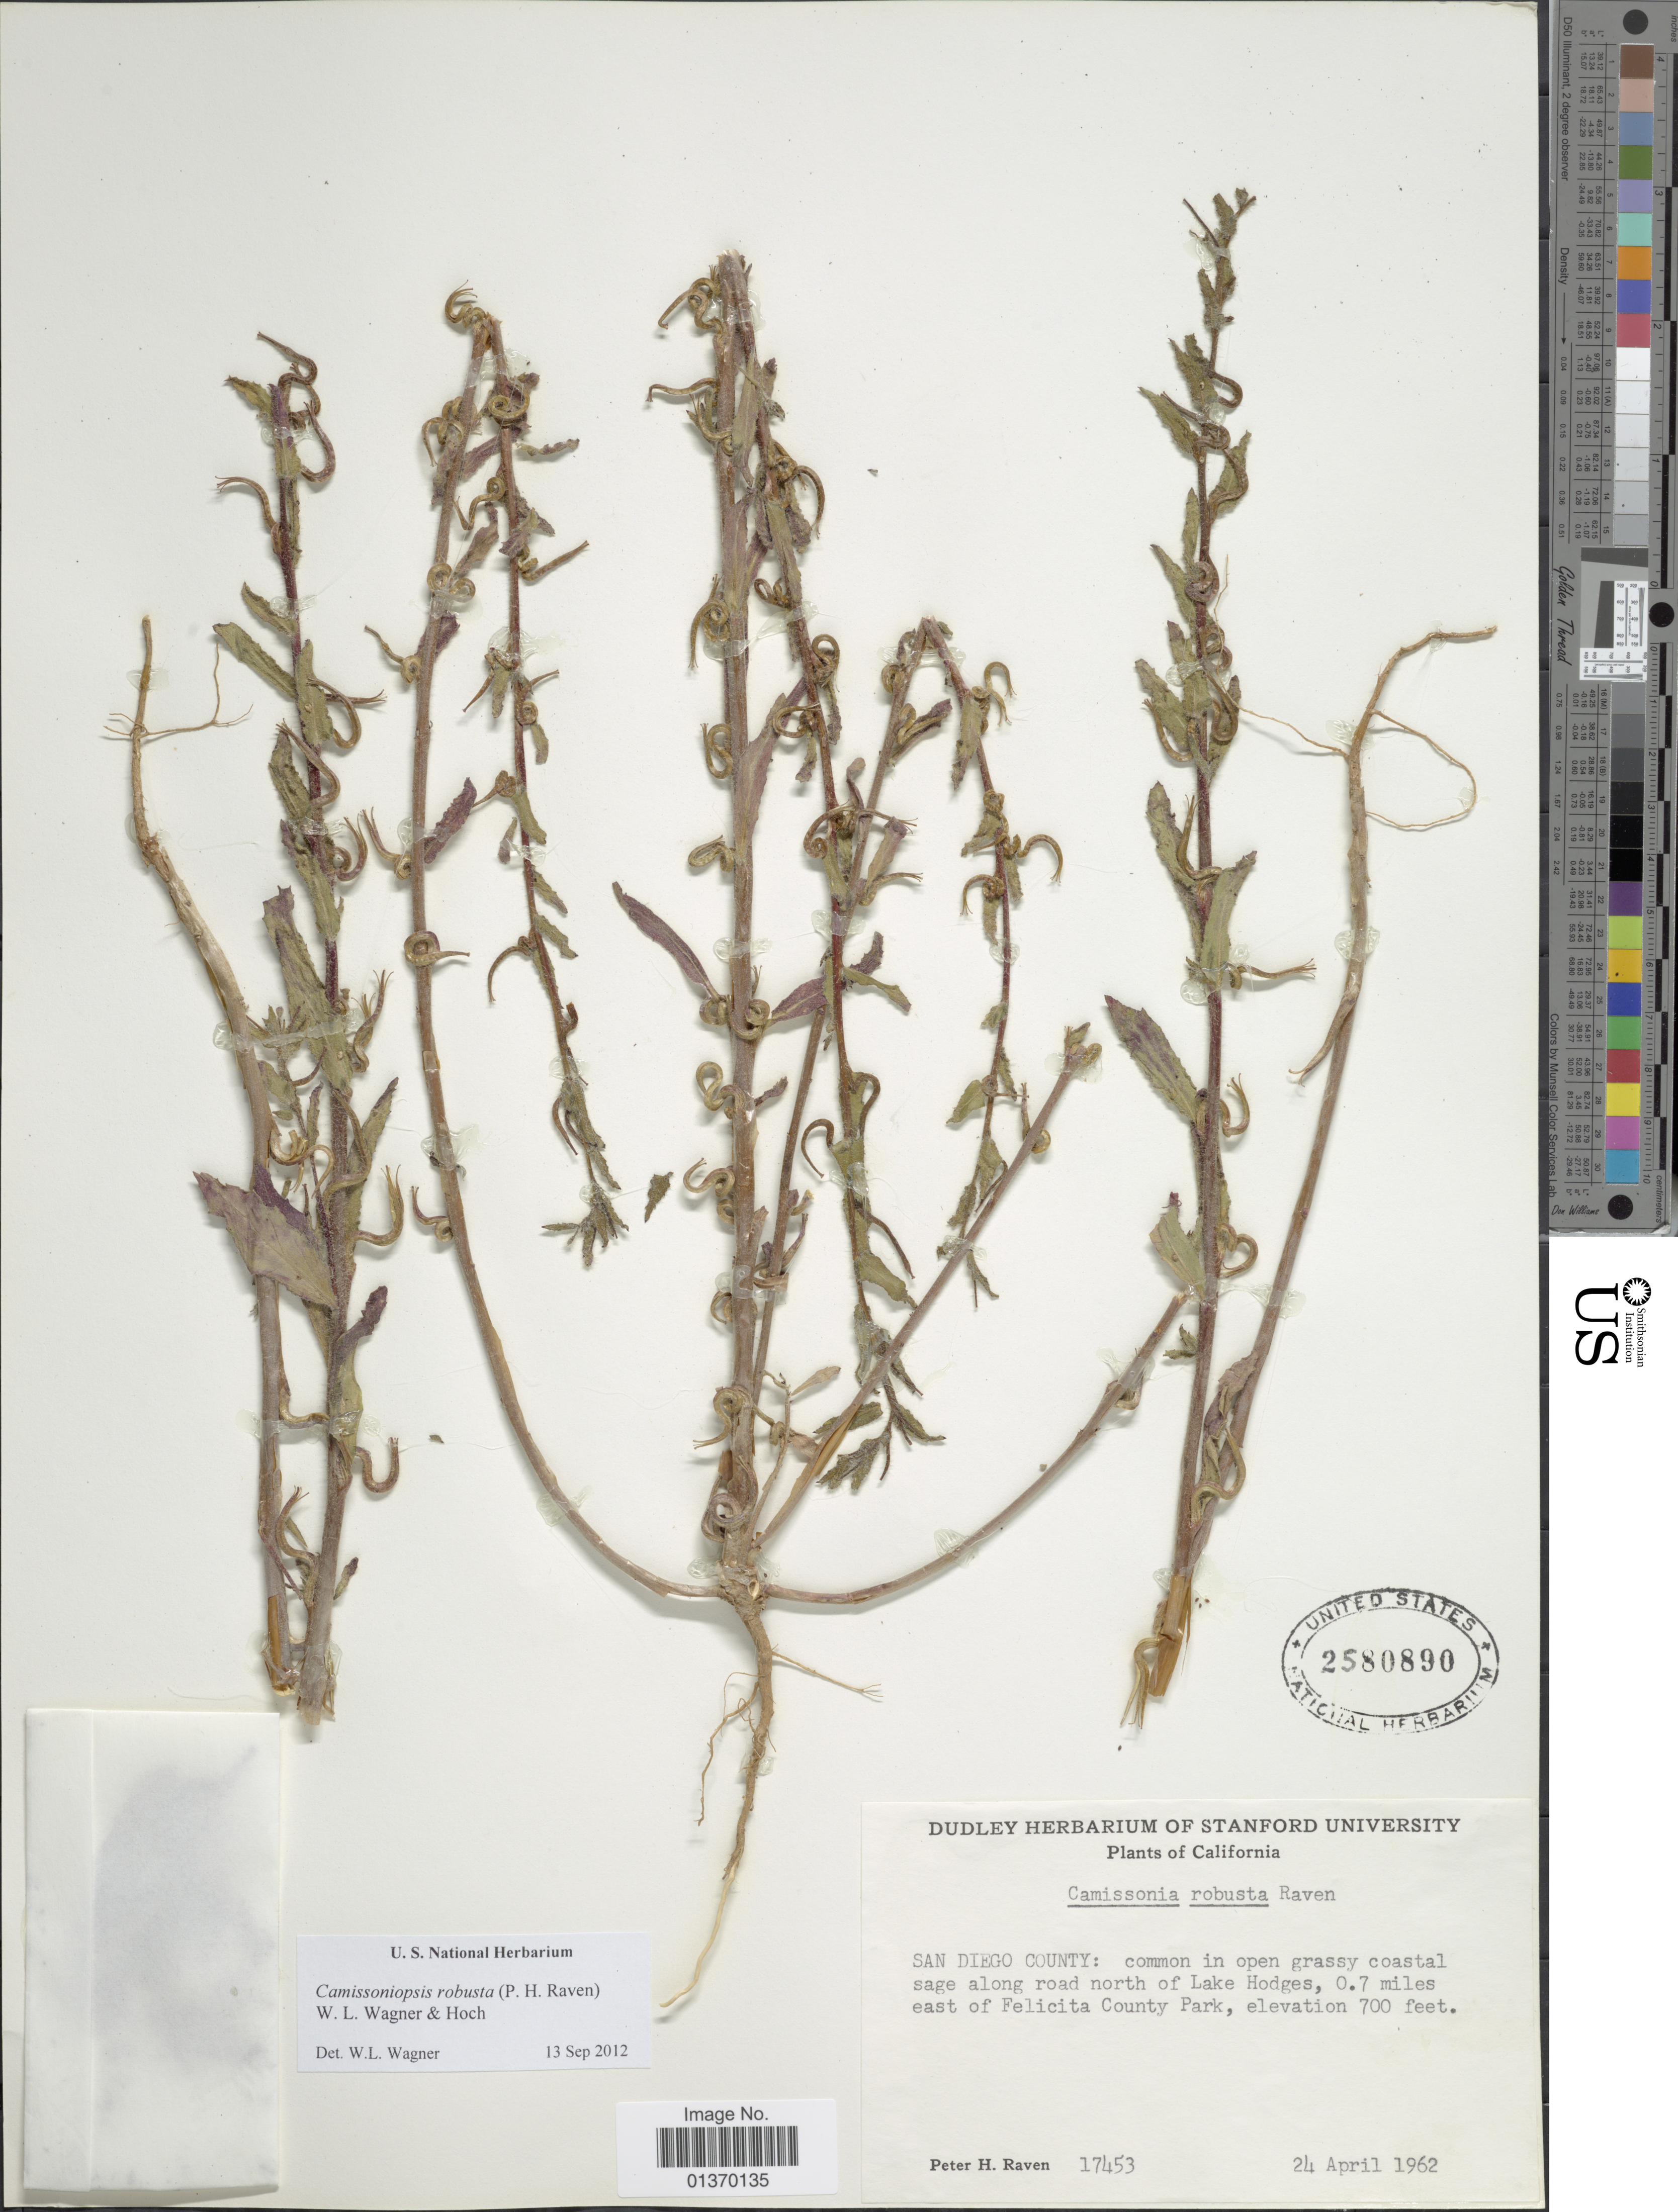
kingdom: Plantae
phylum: Tracheophyta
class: Magnoliopsida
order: Myrtales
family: Onagraceae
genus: Camissoniopsis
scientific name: Camissoniopsis robusta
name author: (P.H. Raven) W.L. Wagner & Hoch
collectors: P. H. Raven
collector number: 17453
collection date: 1962-04-24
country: United States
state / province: California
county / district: San Diego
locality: San Diego County: along road north of Lake Hodges, 0.7 miles east of Felicita County Park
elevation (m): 213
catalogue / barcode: US 2580890